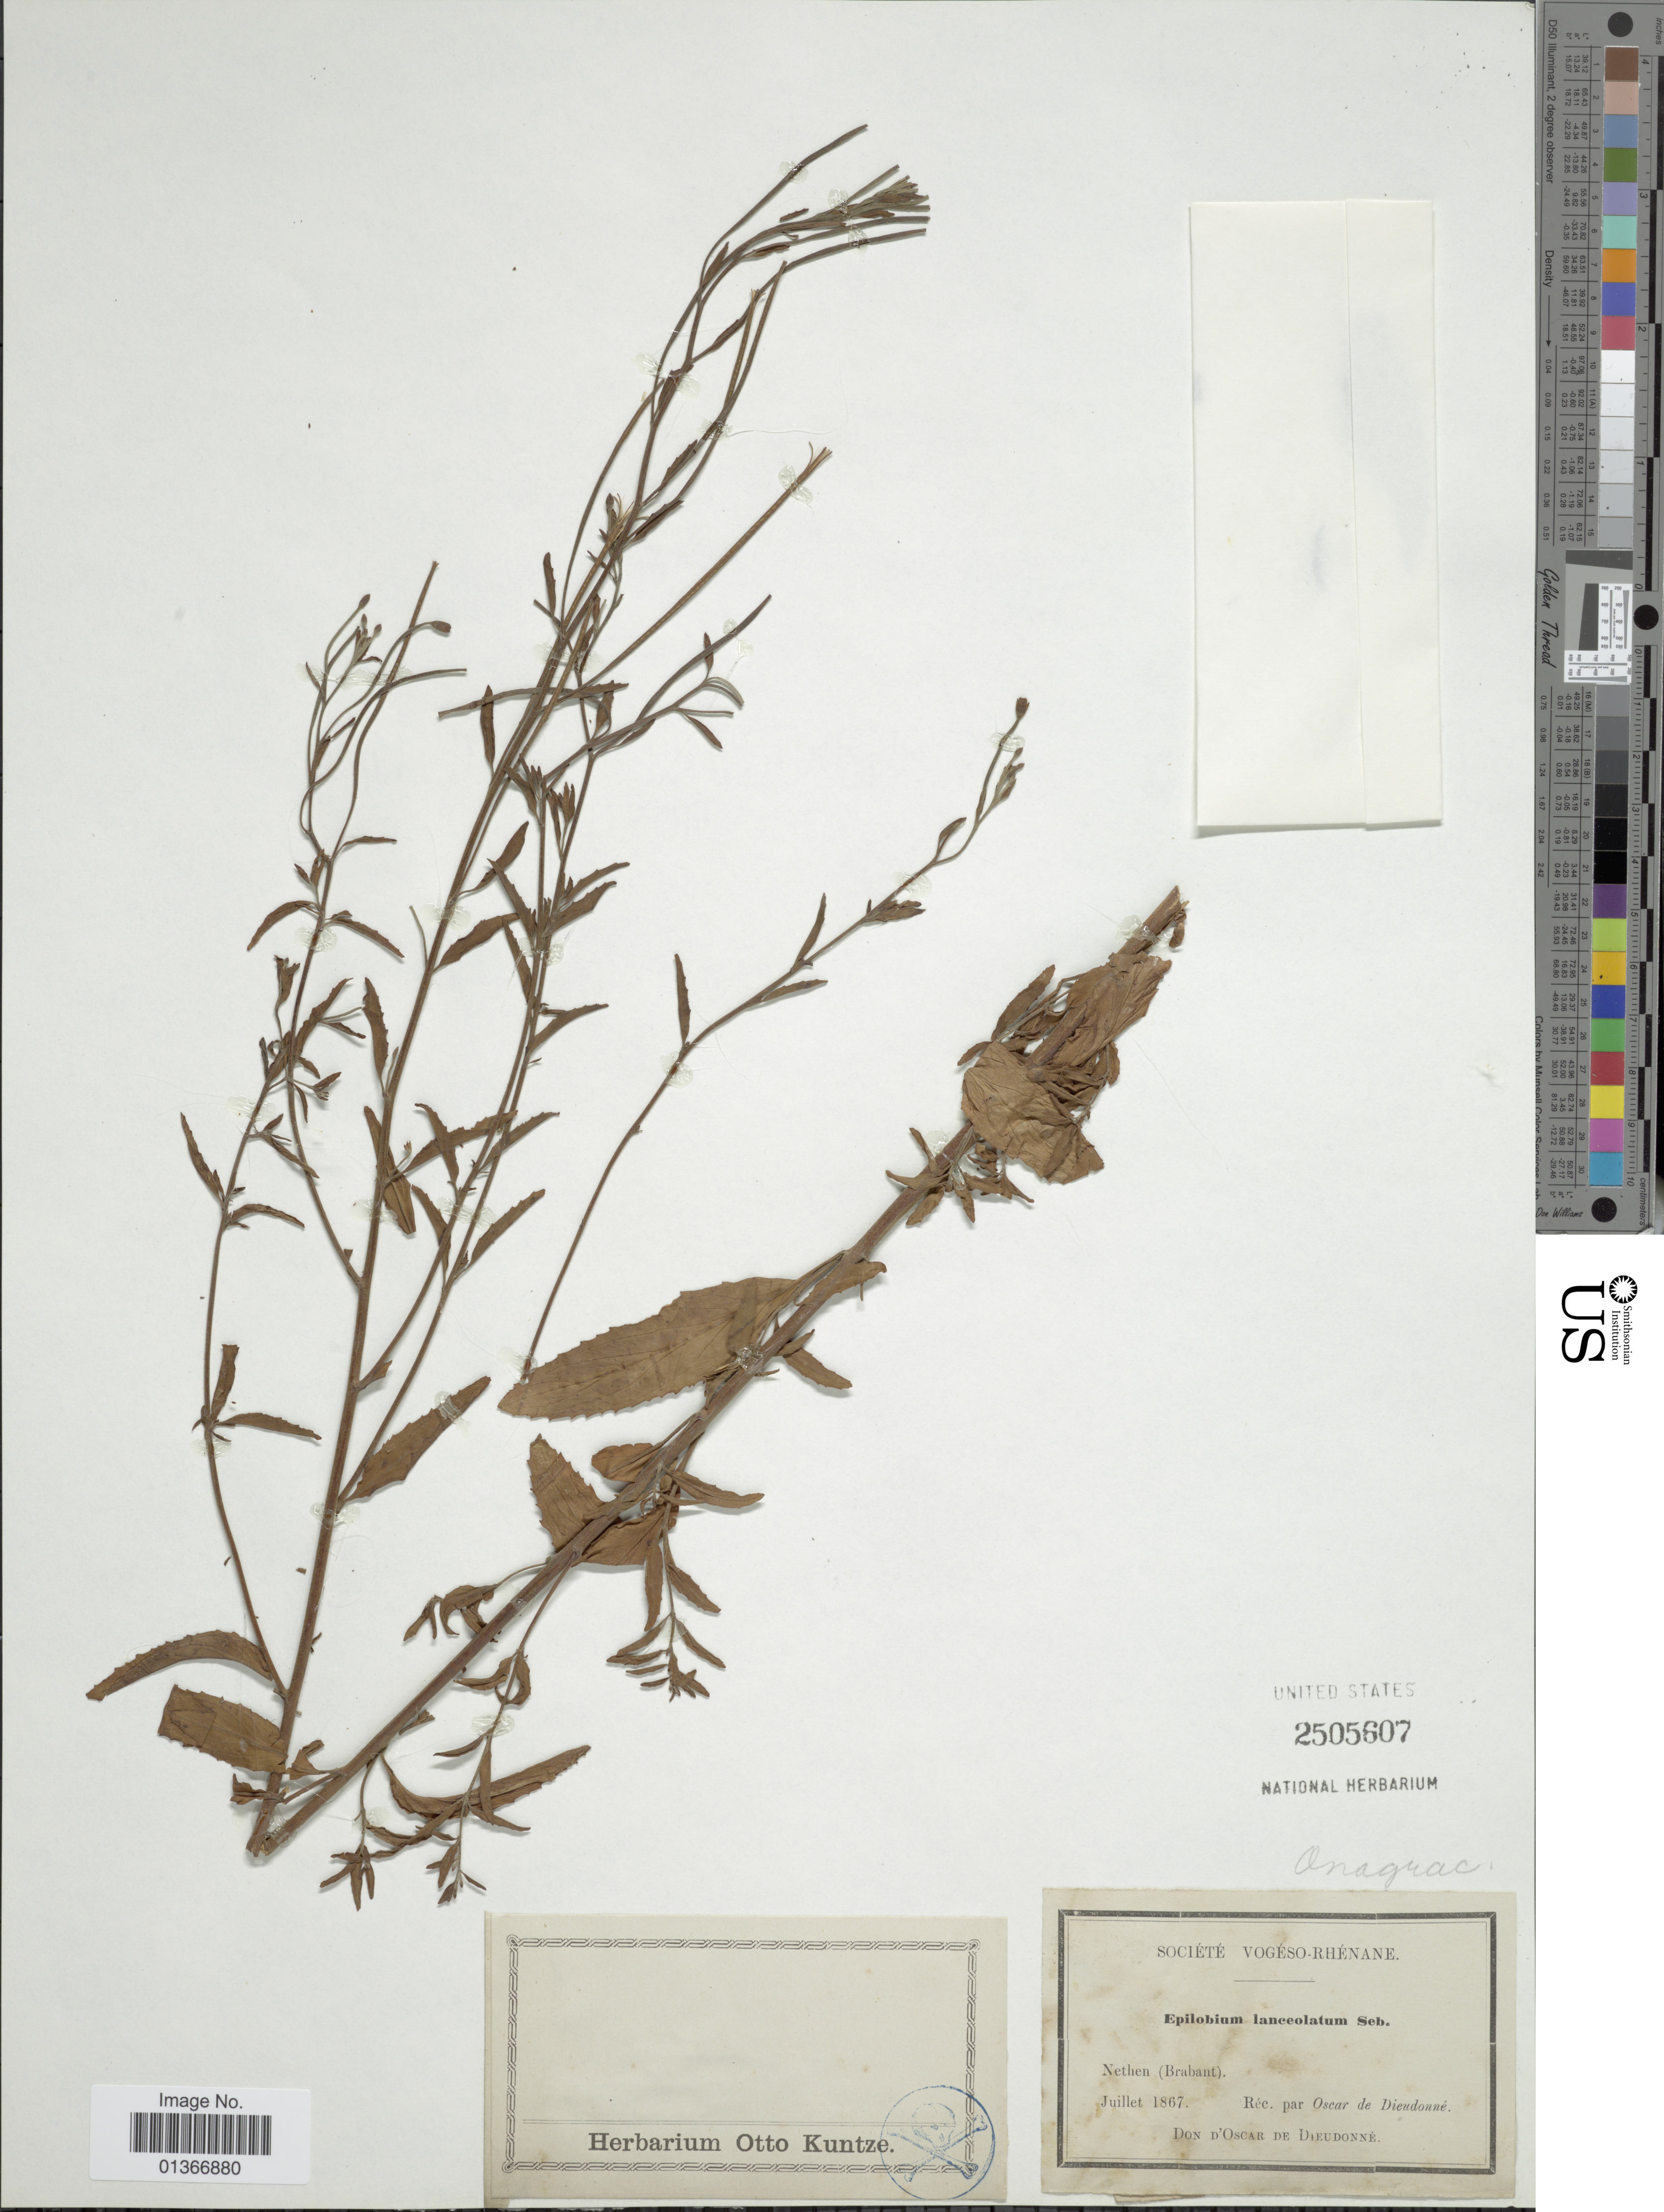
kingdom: Plantae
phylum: Tracheophyta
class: Magnoliopsida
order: Myrtales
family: Onagraceae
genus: Epilobium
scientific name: Epilobium lanceolatum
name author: Sebast. & Mauri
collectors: D. Dieudonné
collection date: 1867-07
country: Netherlands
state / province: Noord Brabant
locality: Nethen.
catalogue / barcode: US 2505607